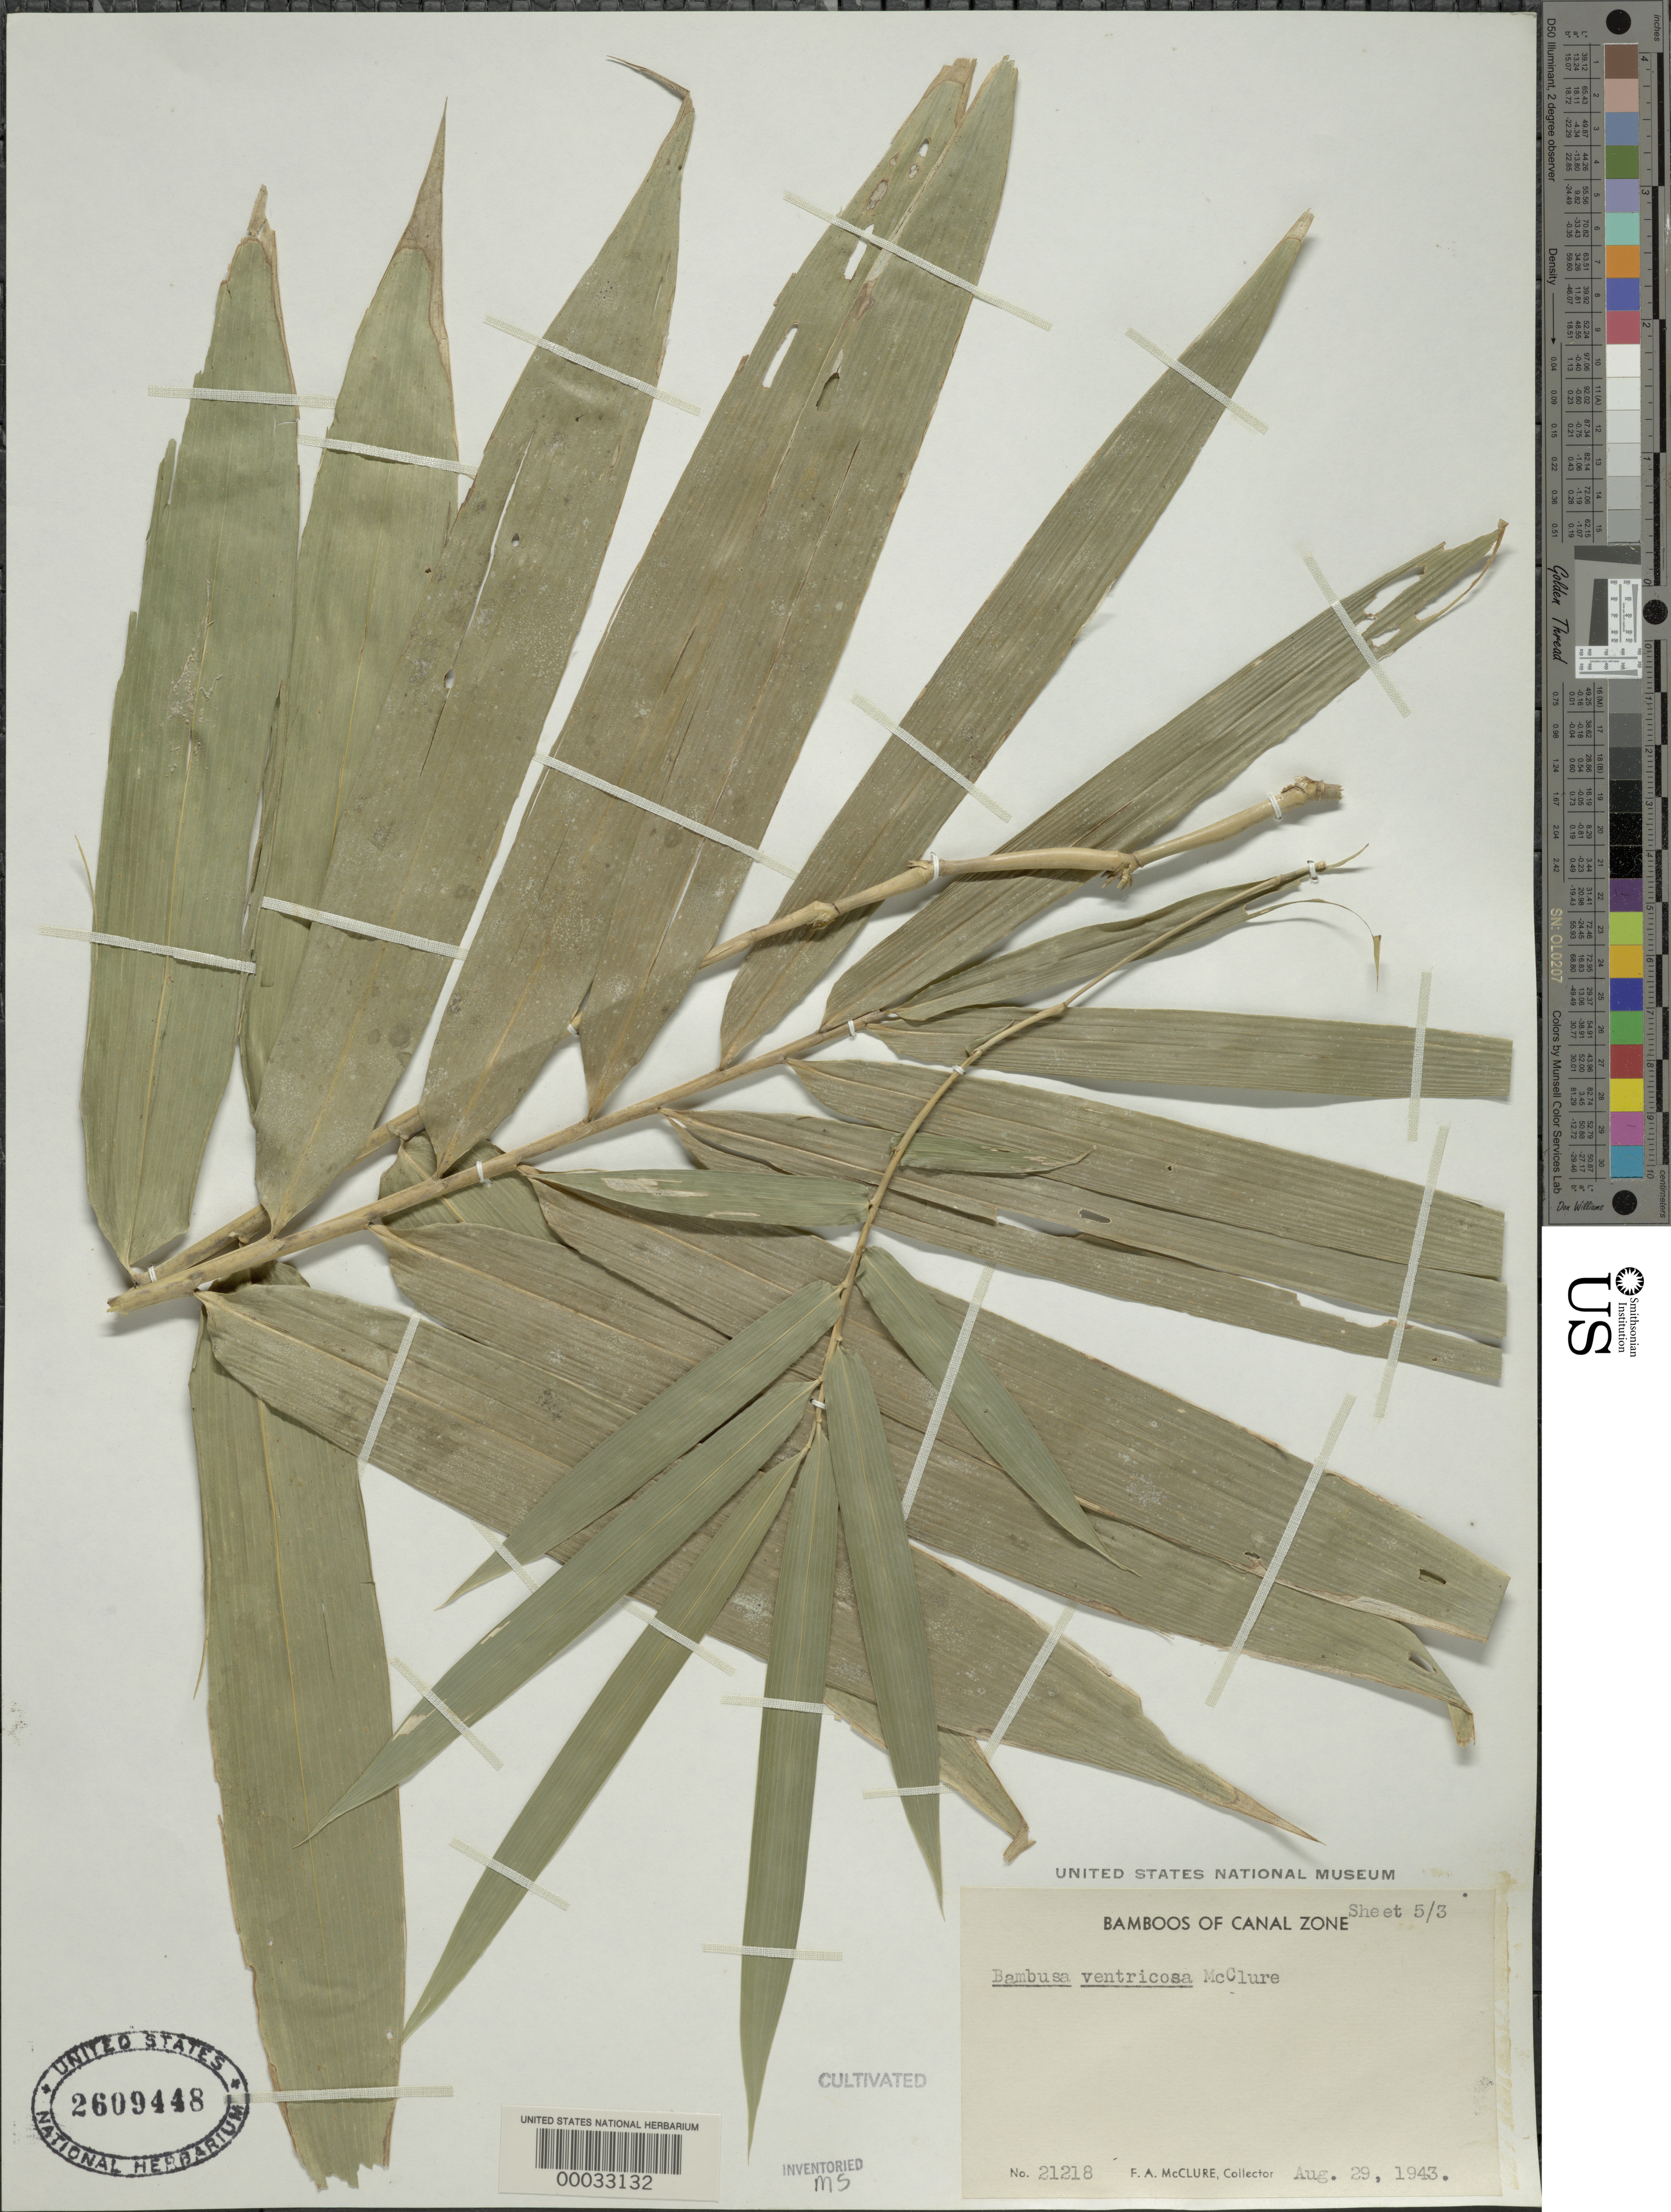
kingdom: Plantae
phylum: Tracheophyta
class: Liliopsida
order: Poales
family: Poaceae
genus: Bambusa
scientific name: Bambusa ventricosa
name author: McClure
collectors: F. A. McClure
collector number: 21218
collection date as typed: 29 Aug 1943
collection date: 1943-08-29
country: Panama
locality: Esperimental Gardens-summit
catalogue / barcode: US 2609448